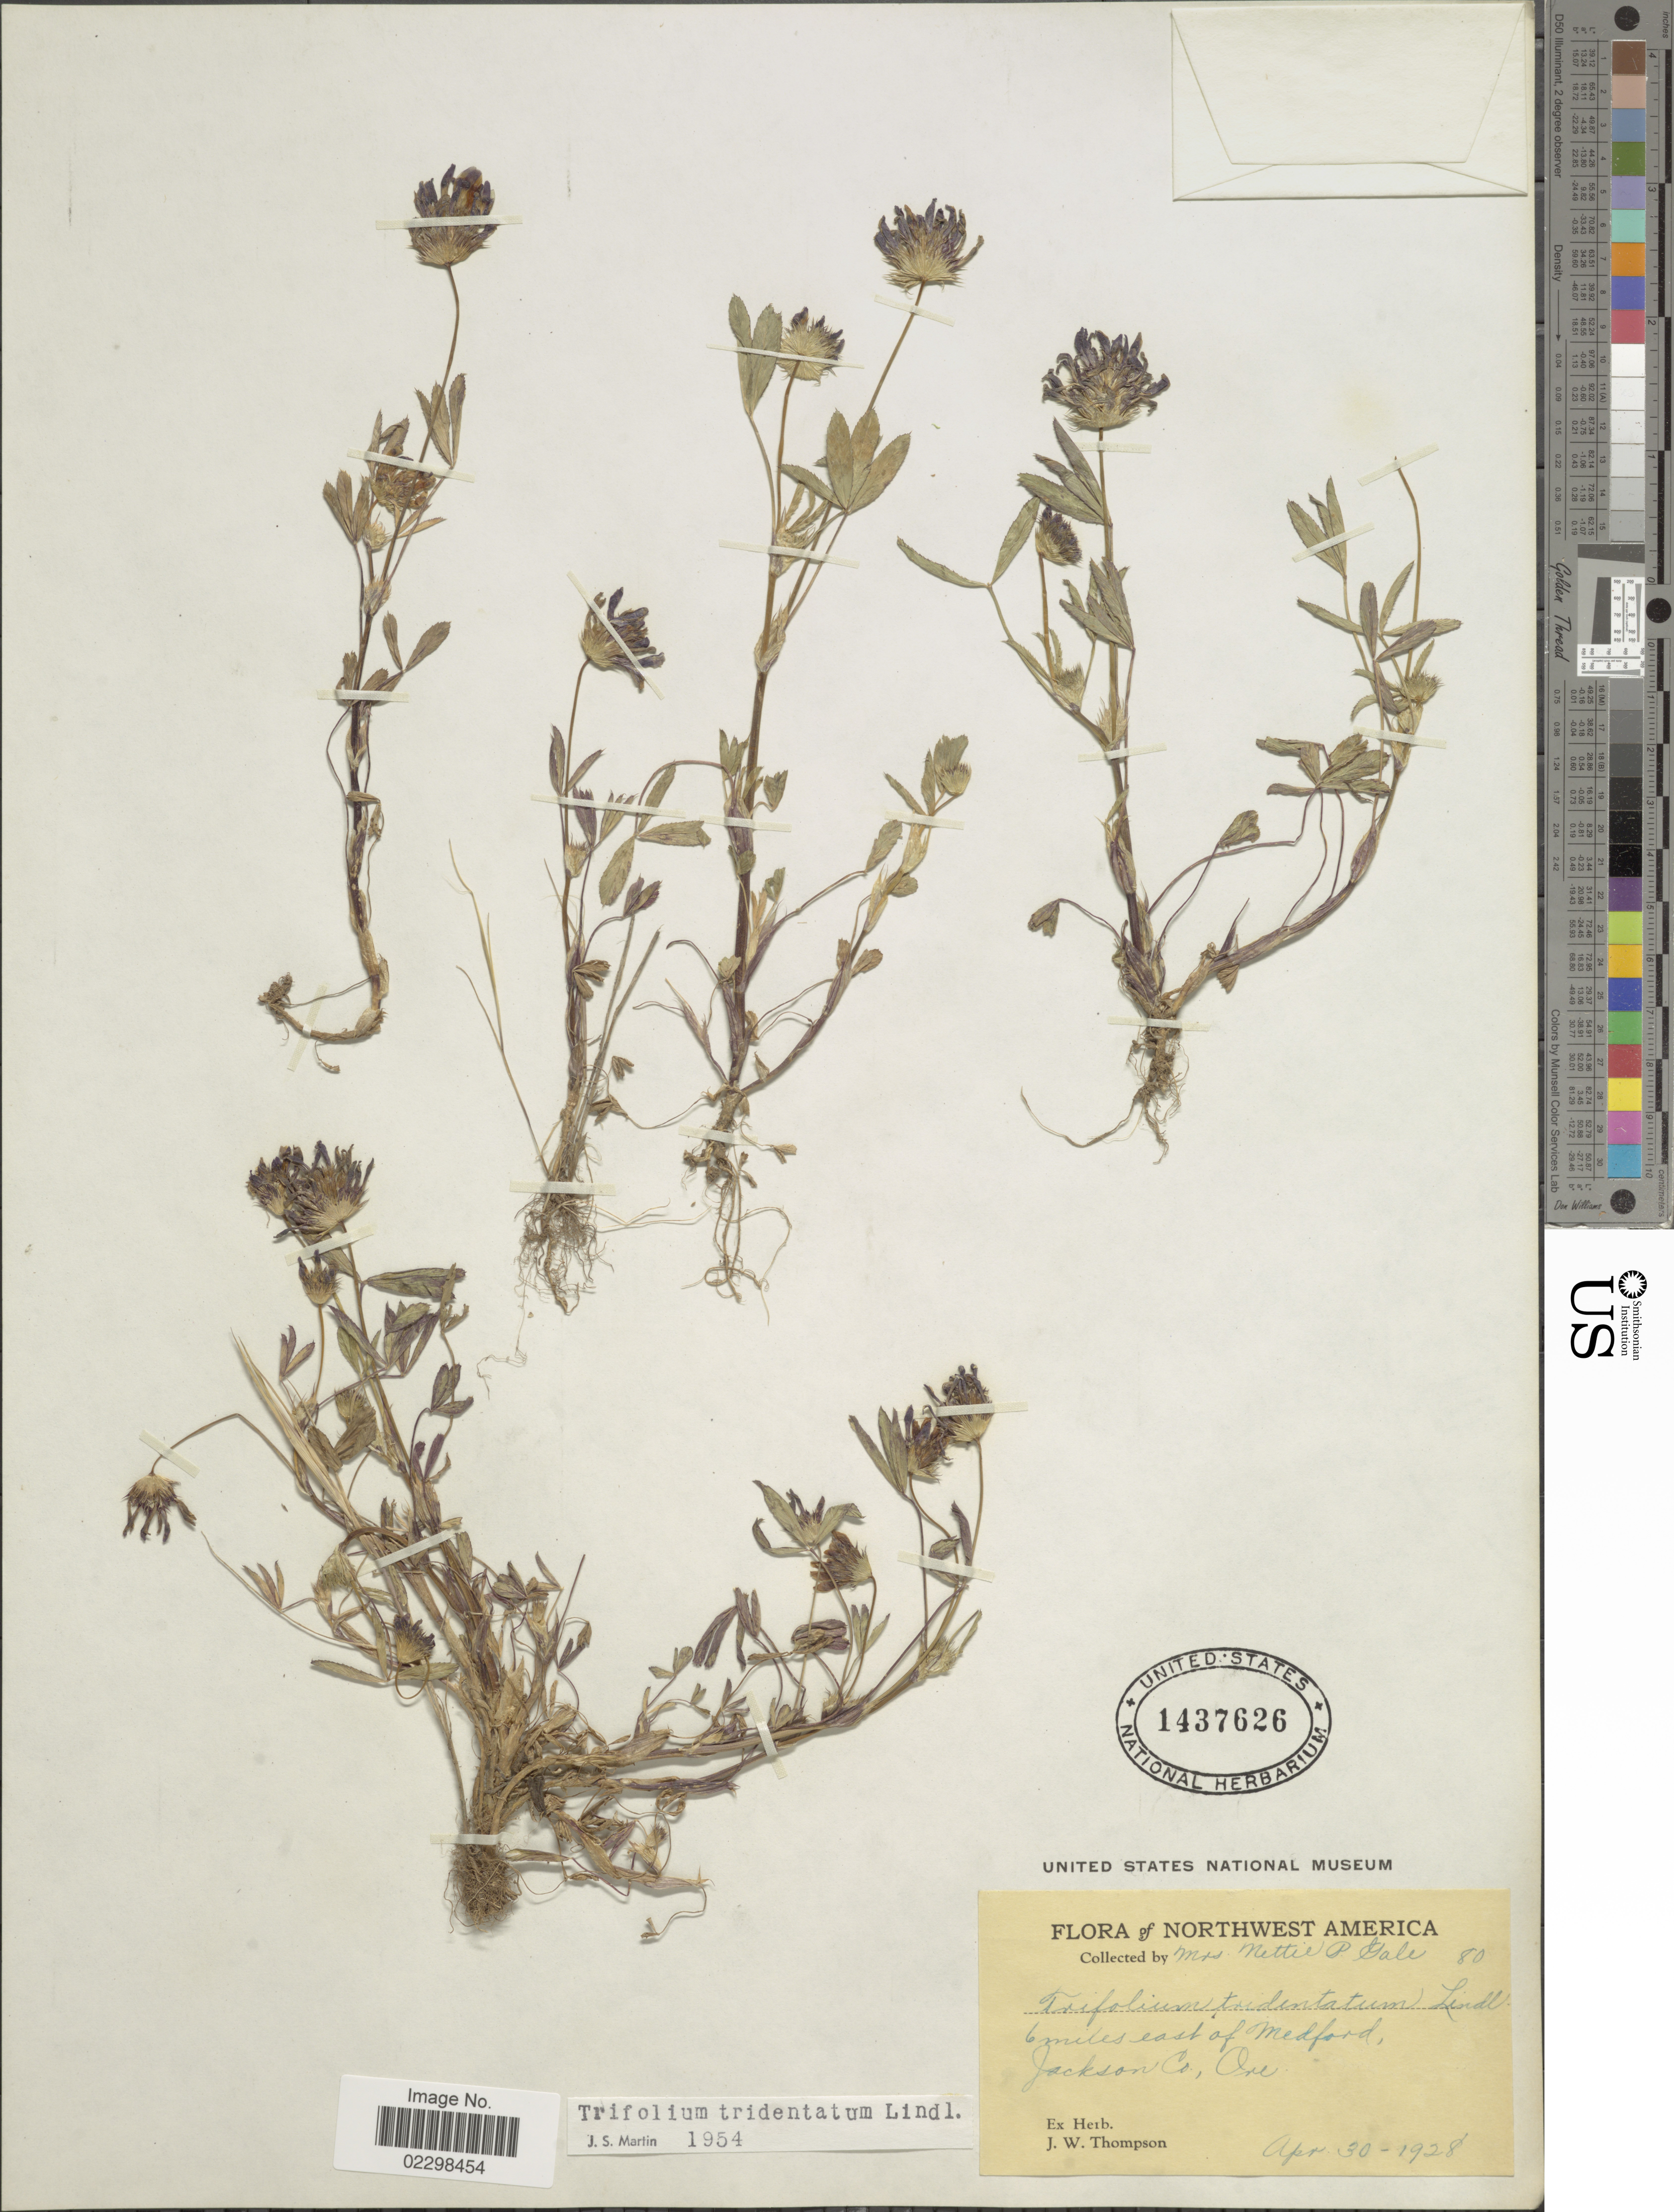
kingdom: Plantae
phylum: Tracheophyta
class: Magnoliopsida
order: Fabales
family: Fabaceae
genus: Trifolium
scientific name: Trifolium tridentatum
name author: Lindl.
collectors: N. Gale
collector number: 80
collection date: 1928-04-30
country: United States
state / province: Oregon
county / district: Jackson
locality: Northwest America, 6 miles east of Medford, Jackson Co., Ore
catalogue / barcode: US 1437626